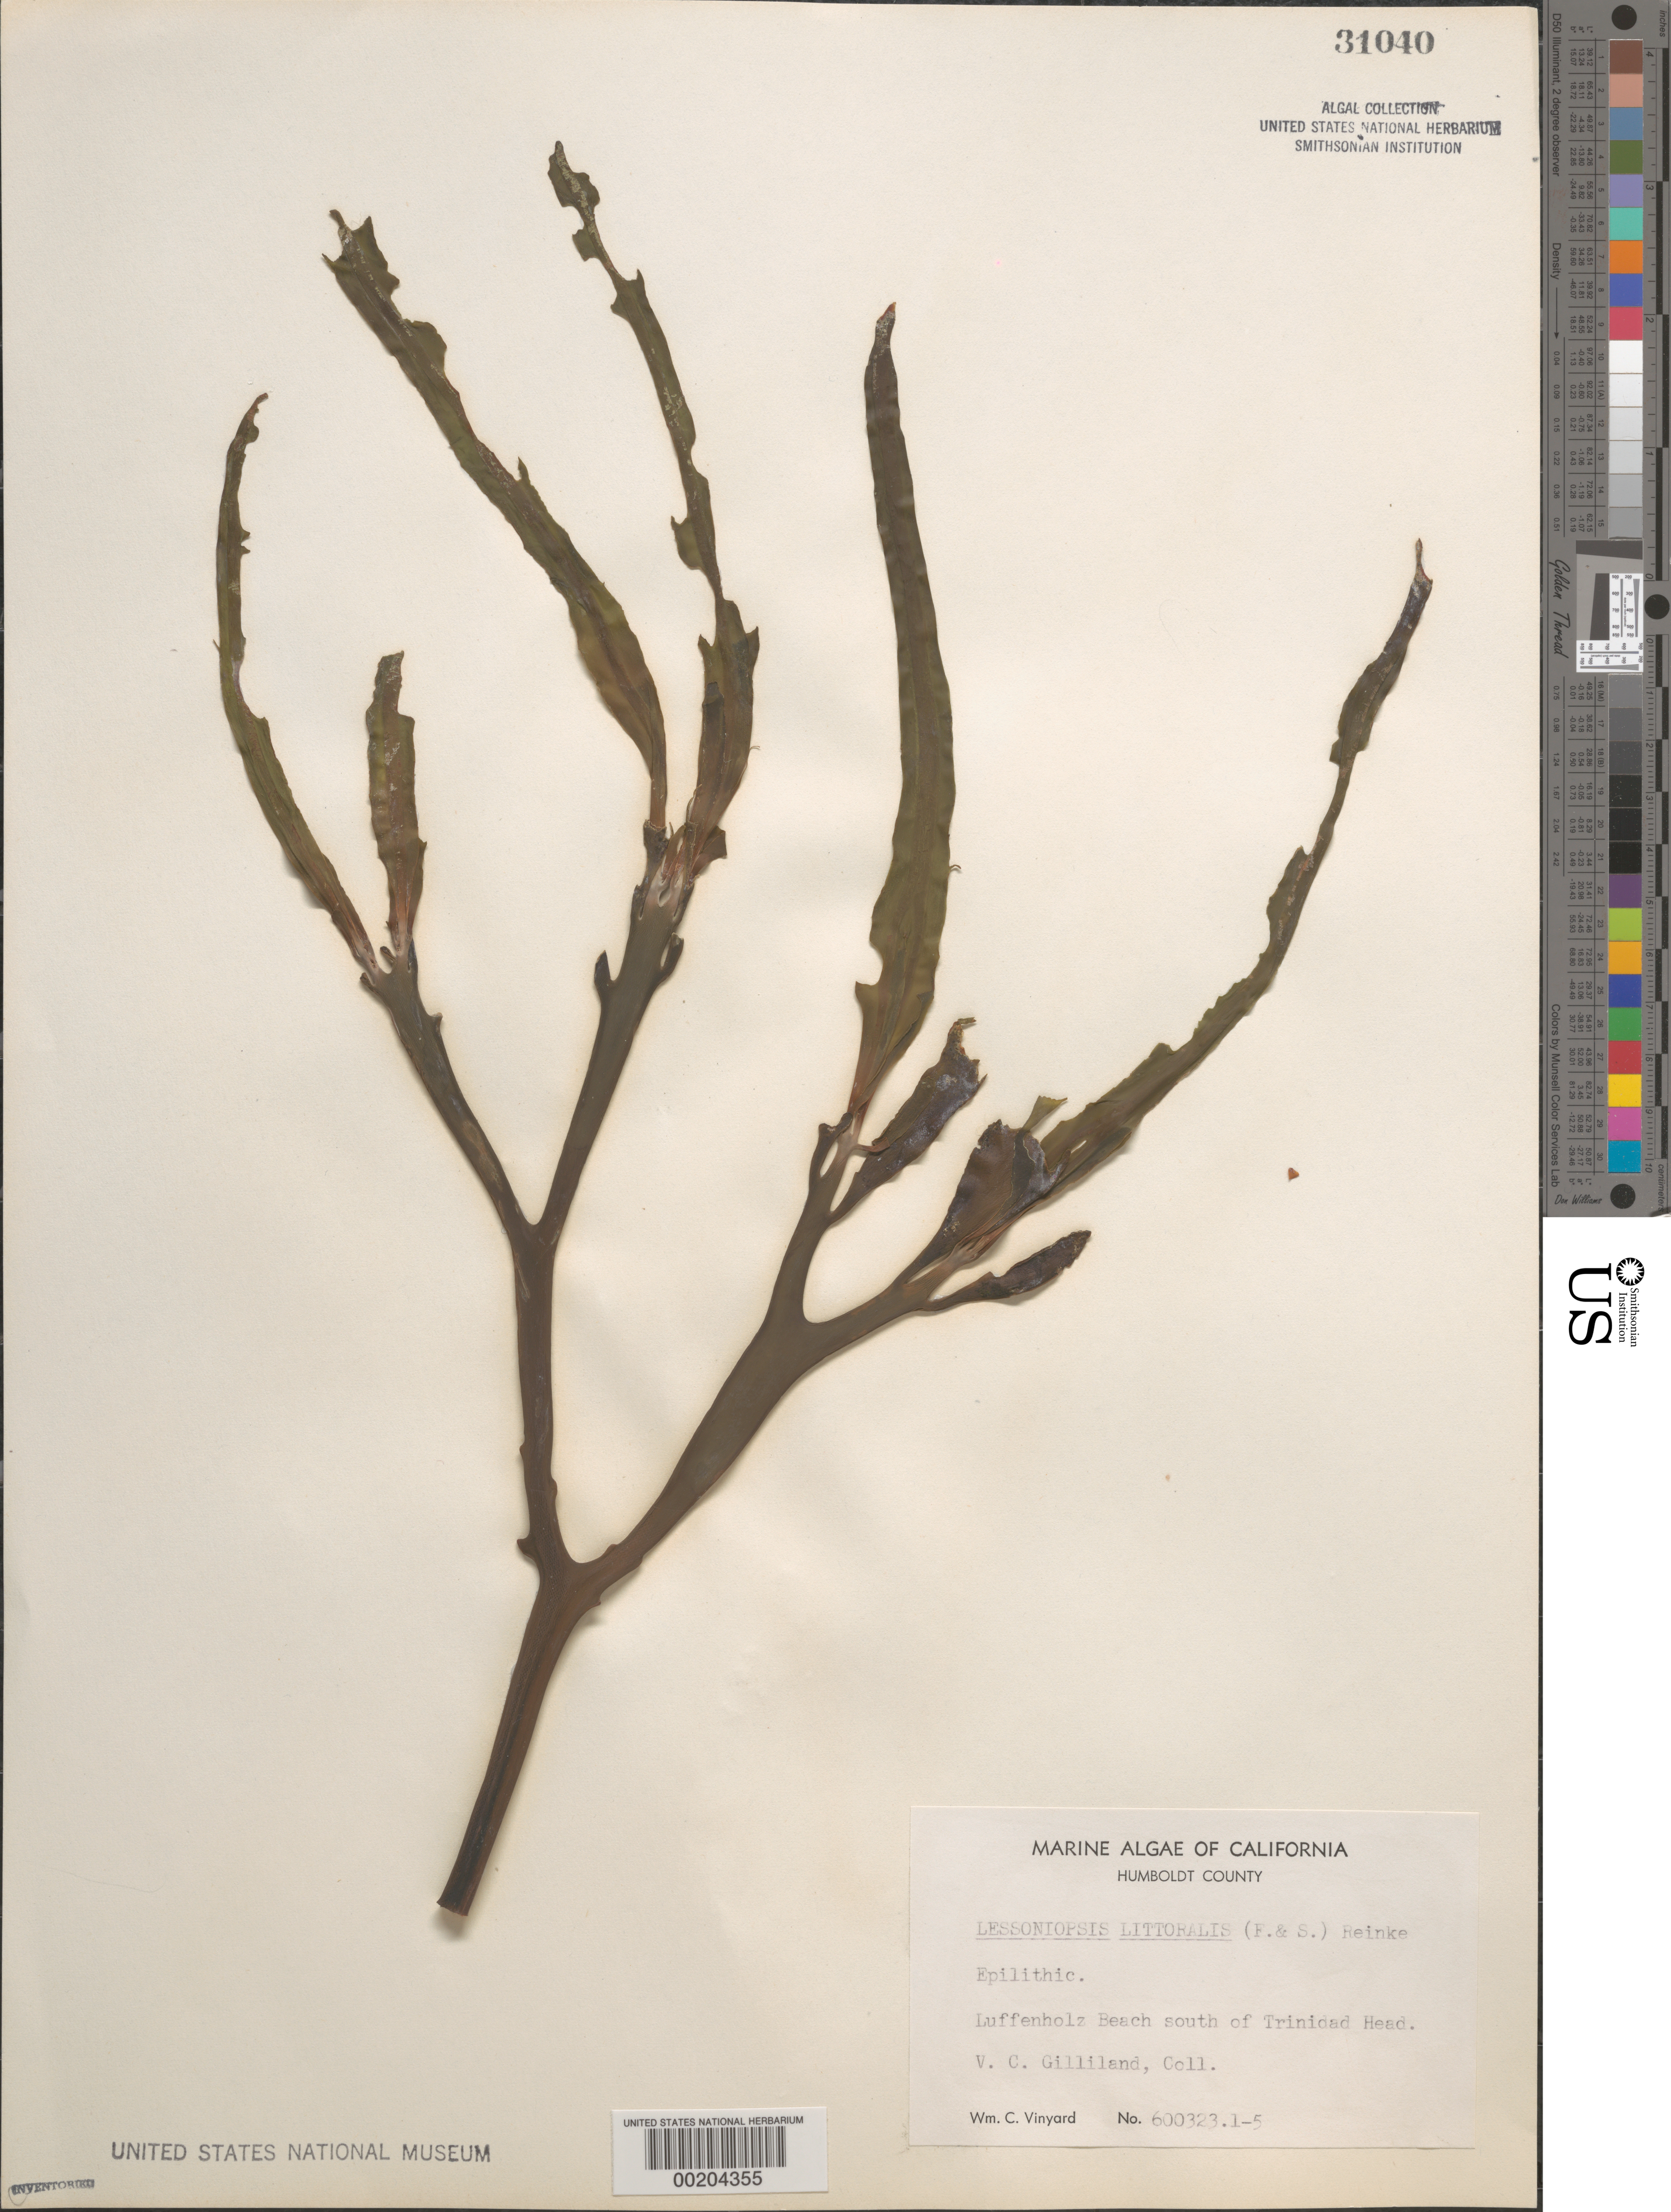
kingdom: Chromista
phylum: Ochrophyta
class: Phaeophyceae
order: Laminariales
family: Alariaceae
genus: Lessoniopsis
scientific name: Lessoniopsis littoralis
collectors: V. Gilliland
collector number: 600323.1-5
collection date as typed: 23 Mar 1960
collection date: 1960-03-23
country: United States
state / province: California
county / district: Humboldt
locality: Luffenholtz Beach, south of Trinidad Head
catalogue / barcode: US 31040